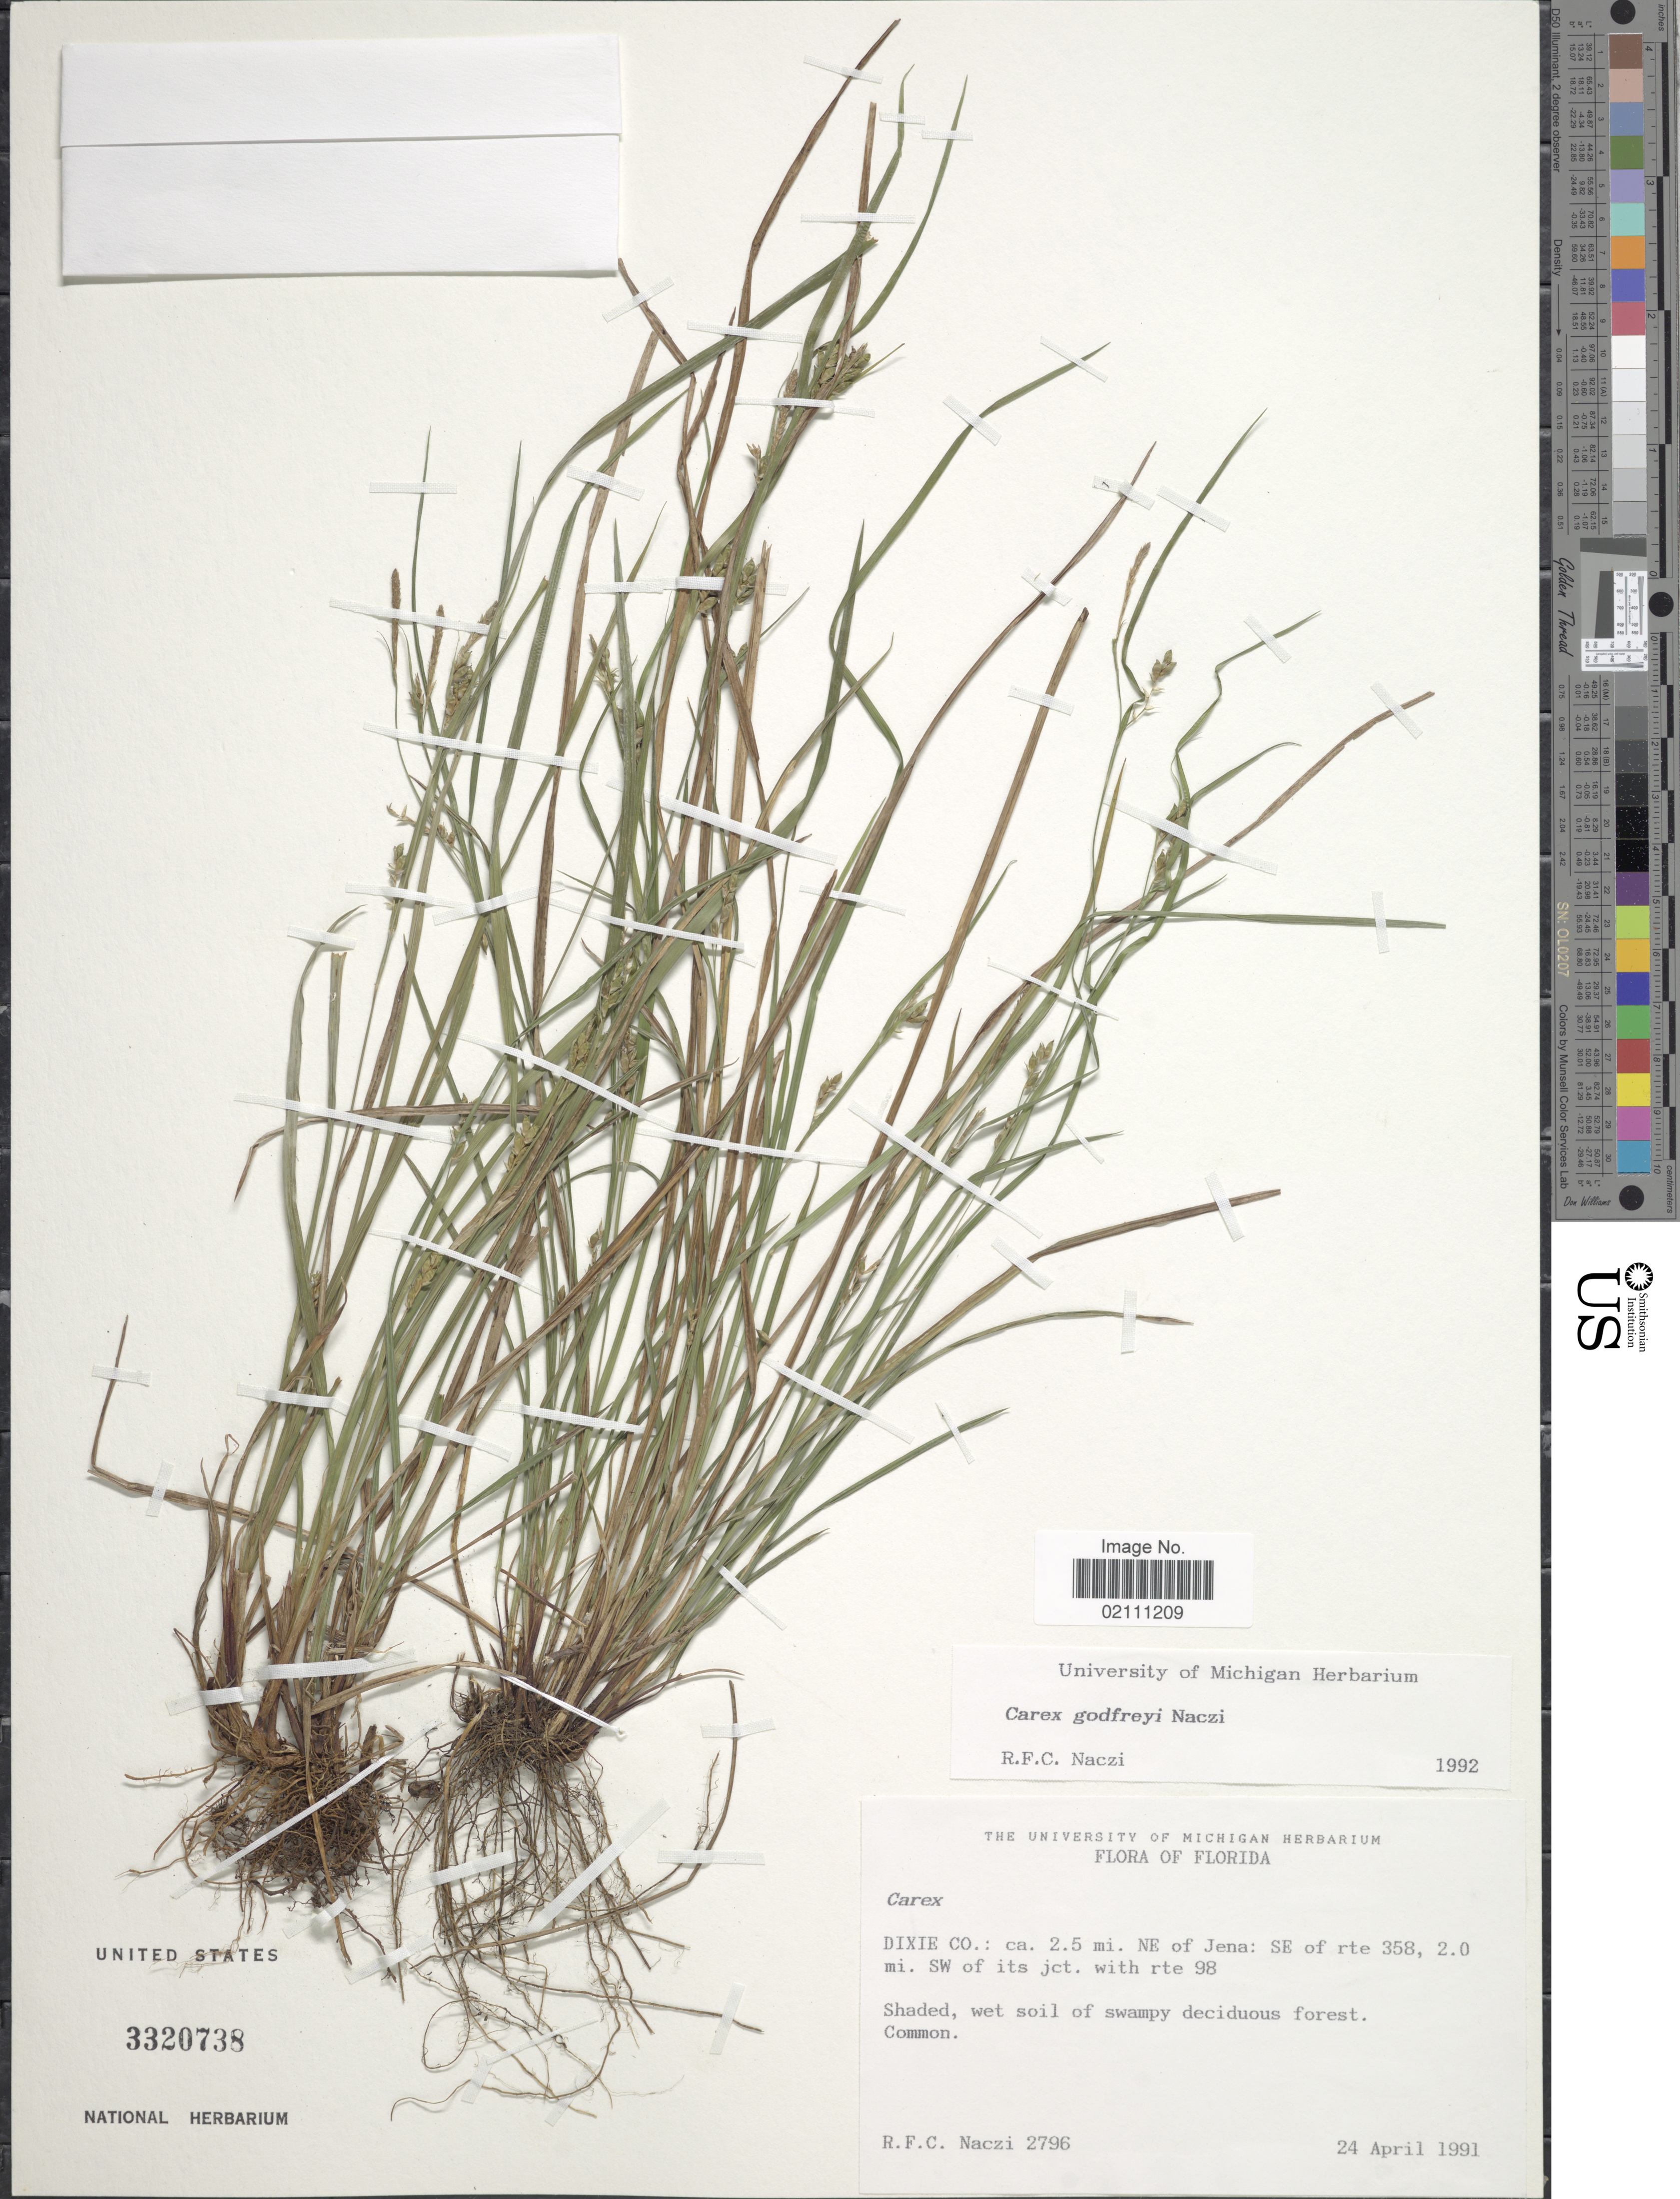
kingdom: Plantae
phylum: Tracheophyta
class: Liliopsida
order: Poales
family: Cyperaceae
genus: Carex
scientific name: Carex godfreyi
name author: Naczi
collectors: R. F. C. Naczi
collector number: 2796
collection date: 1991-04-24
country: United States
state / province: Florida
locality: Dixie Co.: 2.5 mi. NE of Jena: SE of rte 358, 2.0 mi. SW of its jct, with rte 98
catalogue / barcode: US 3320738